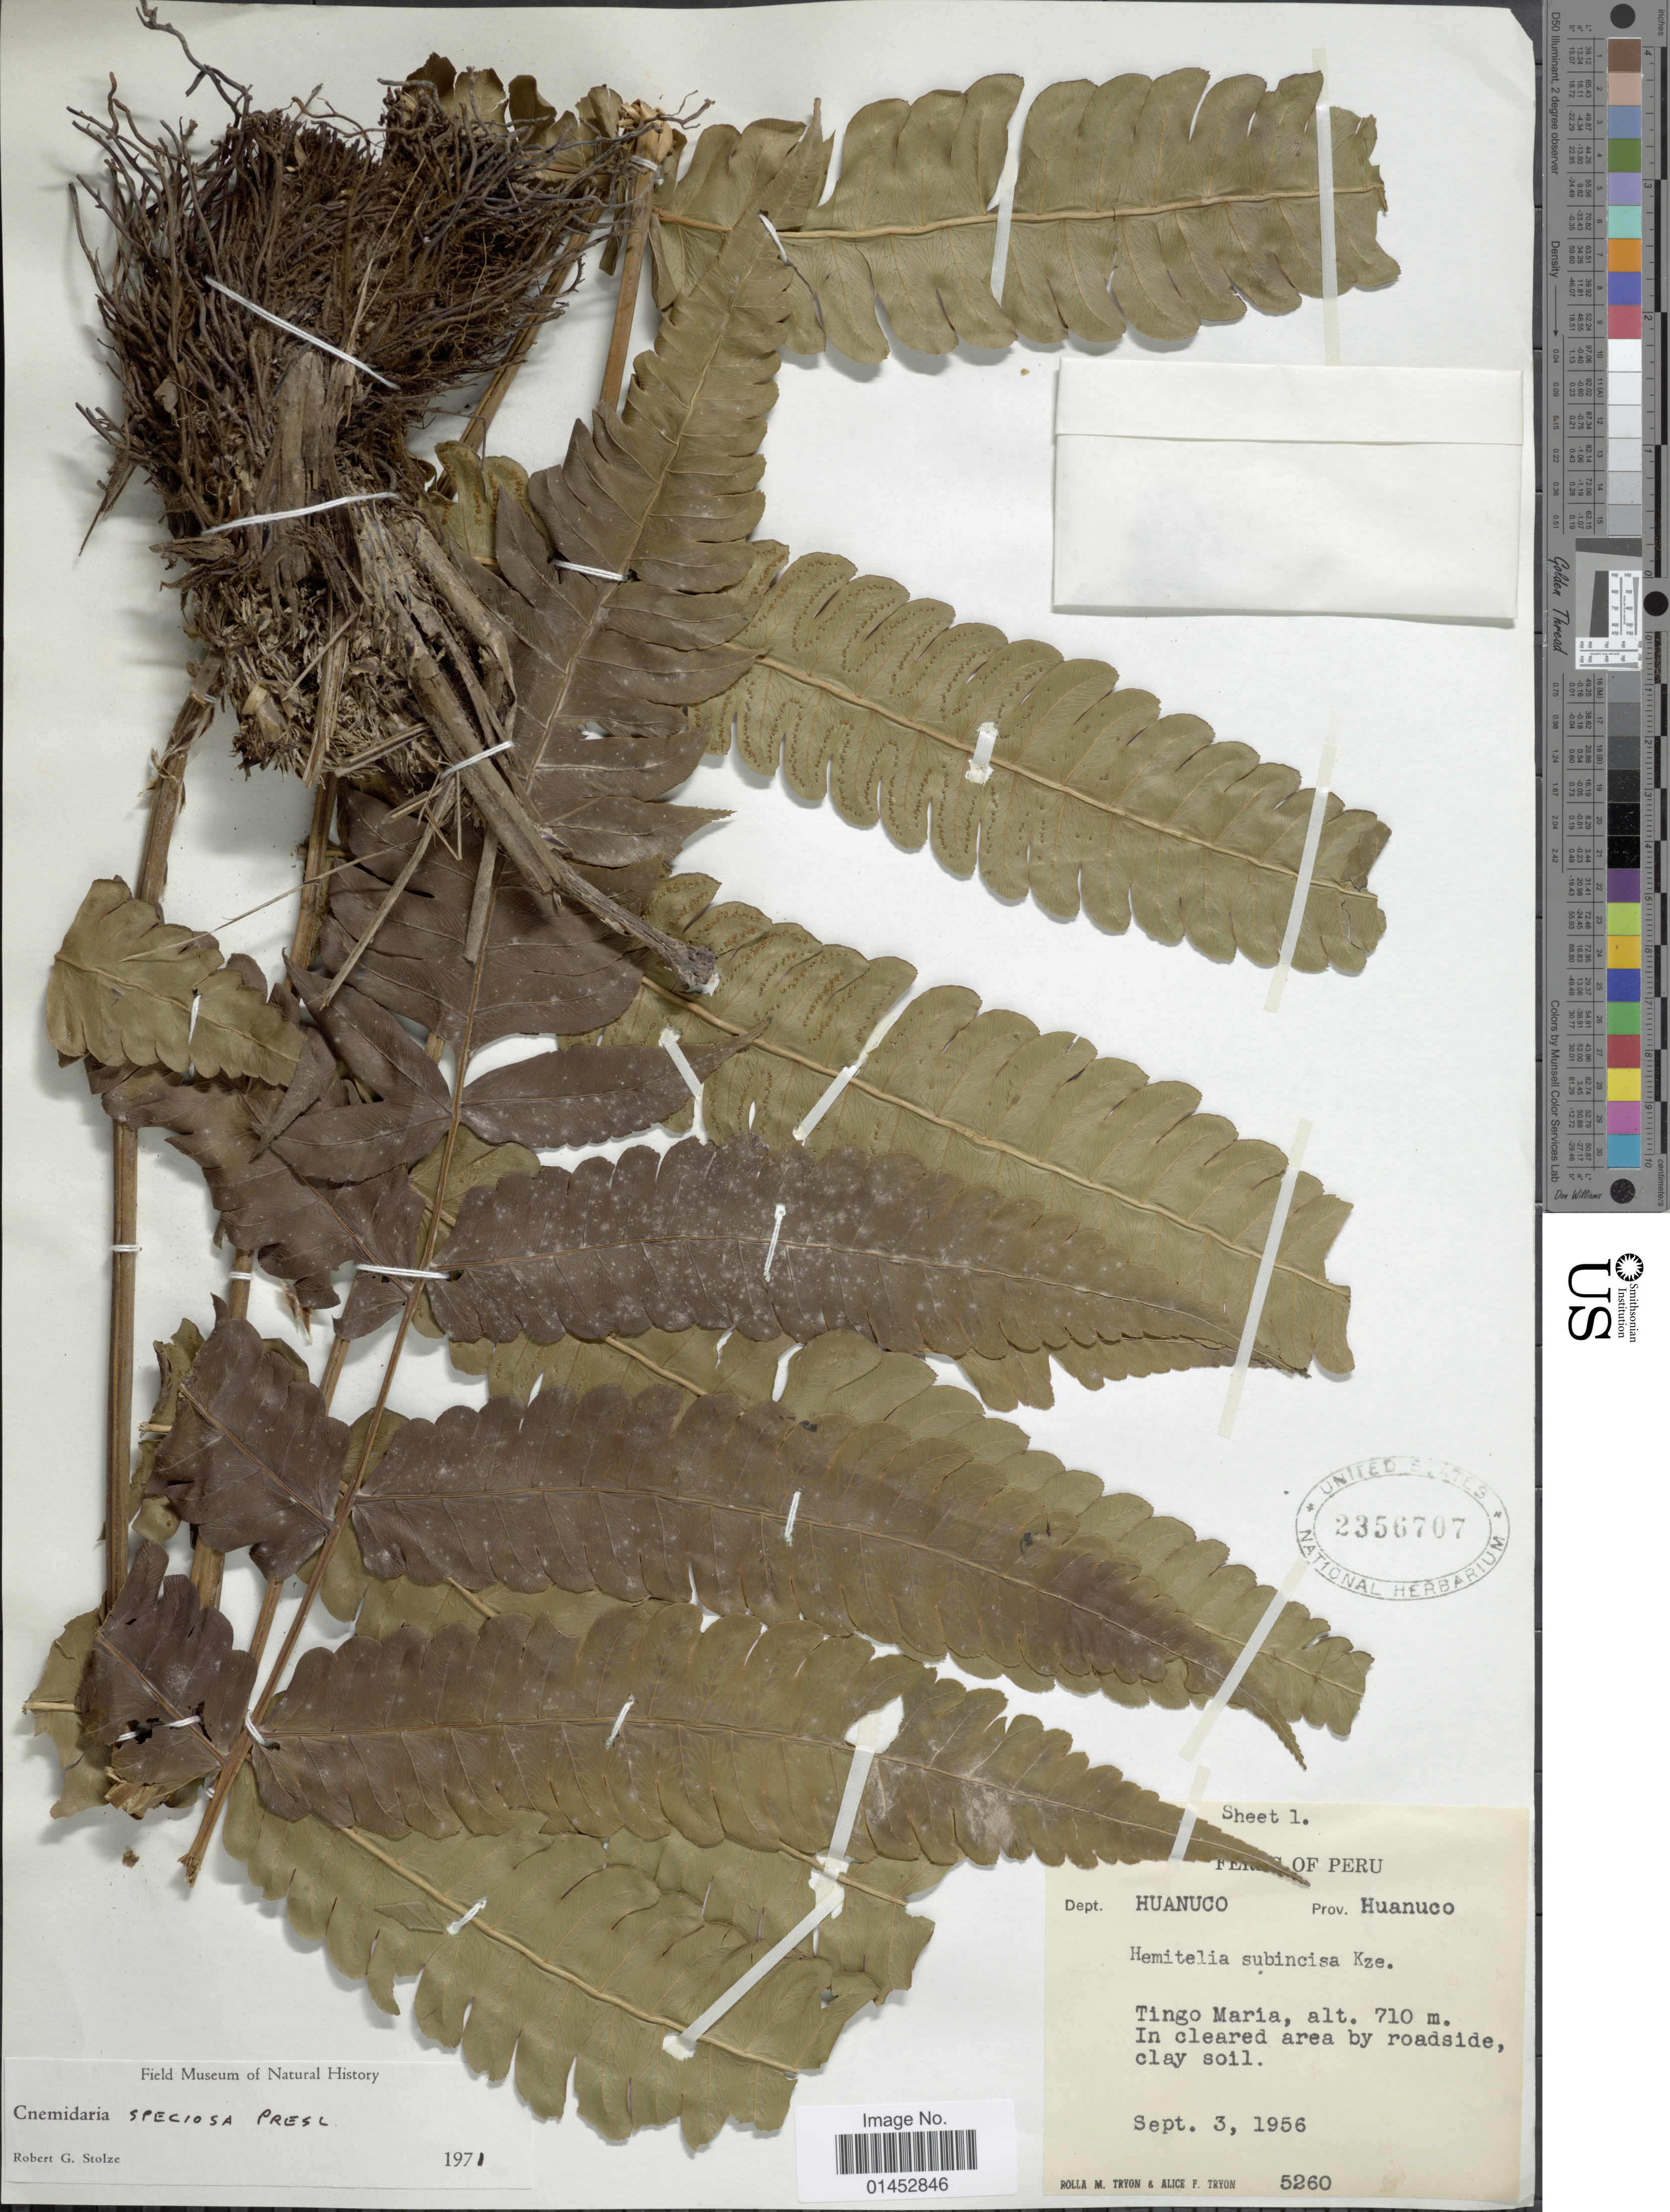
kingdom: Plantae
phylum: Tracheophyta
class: Polypodiopsida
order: Cyatheales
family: Cyatheaceae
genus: Cyathea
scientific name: Cyathea speciosa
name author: Humb. & Bonpl. ex Willd.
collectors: R. M. Tryon & A. F. Tryon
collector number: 5260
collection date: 1956-09-03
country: Peru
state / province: Huánuco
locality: Dept. Huanuco, Tingo Maria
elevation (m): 710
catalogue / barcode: US 2356707